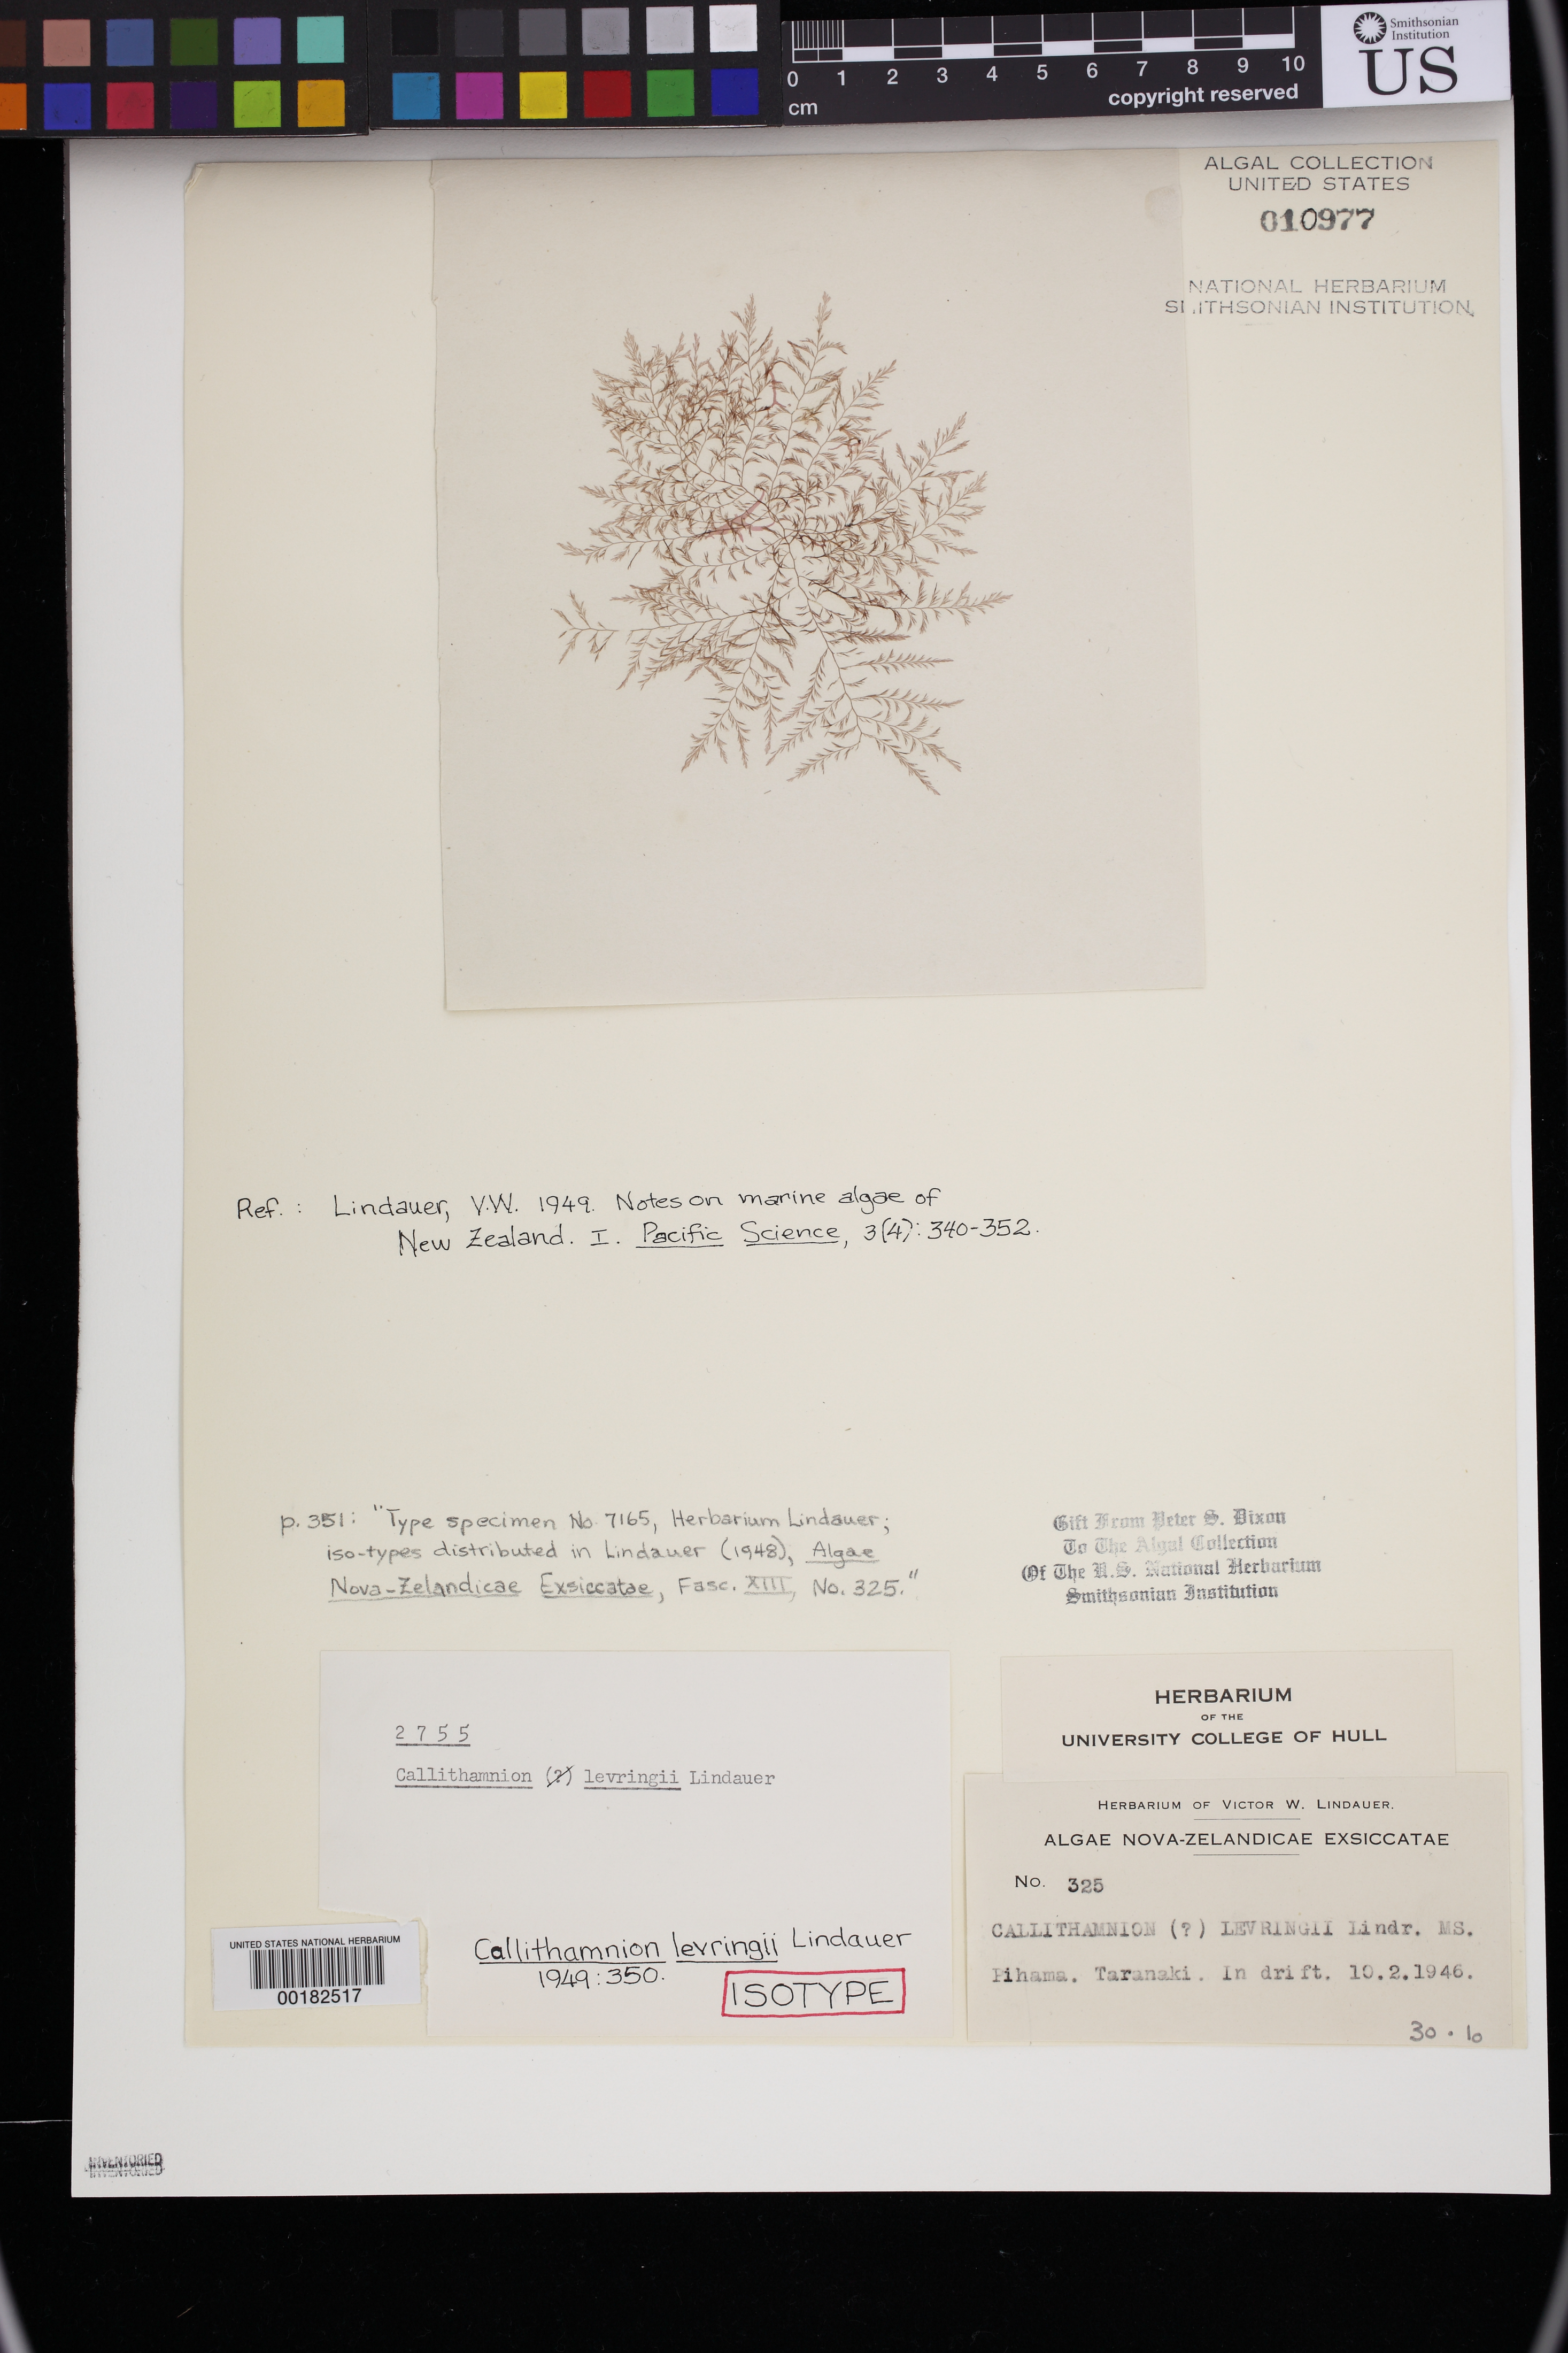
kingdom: Plantae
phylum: Rhodophyta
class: Florideophyceae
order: Ceramiales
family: Callithamniaceae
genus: Callithamnion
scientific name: Callithamnion levringii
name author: Lindauer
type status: Isotype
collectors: Lindauer, V. W. (herbarium)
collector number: VWL 325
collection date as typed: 10 Feb 1946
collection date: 1946-02-10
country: New Zealand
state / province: Taranaki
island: North Island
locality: Pihama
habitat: In drift.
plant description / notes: Lindauer, Algae Nova-Zelandicae Exsiccatae, Fascicle 13, October 1948.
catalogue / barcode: US 10977